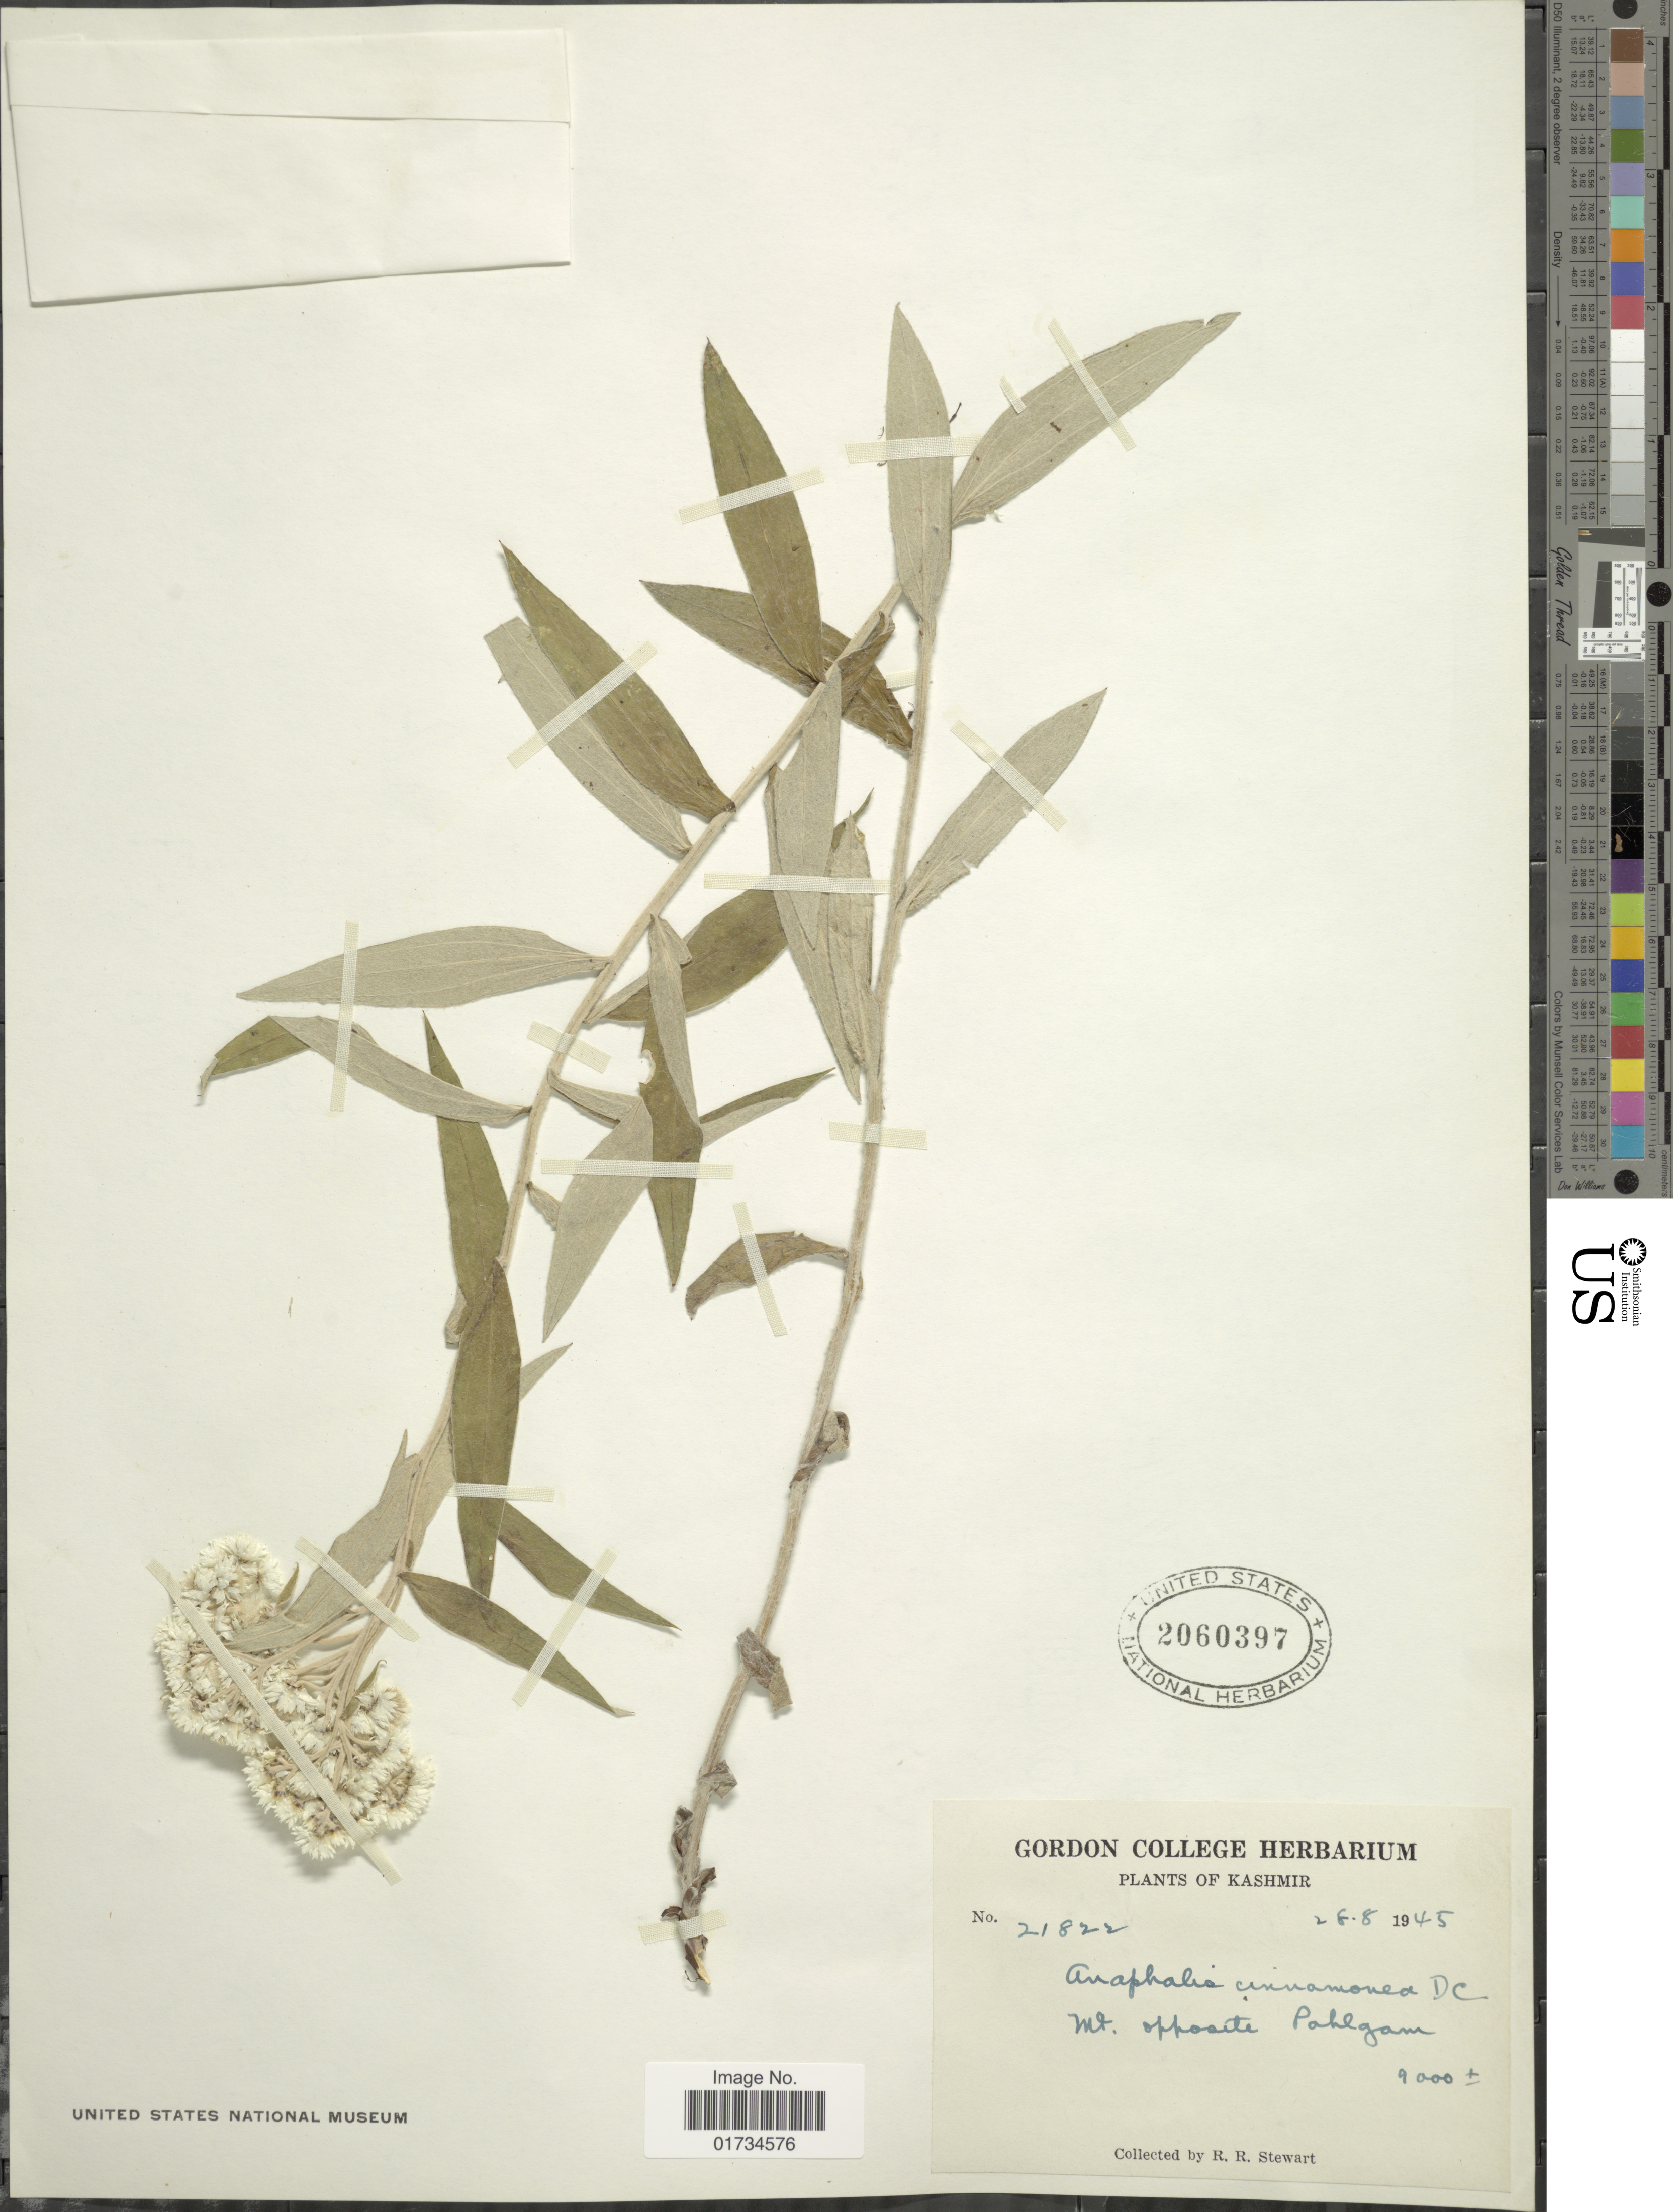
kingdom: Plantae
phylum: Tracheophyta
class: Magnoliopsida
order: Asterales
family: Asteraceae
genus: Anaphalis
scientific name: Anaphalis margaritacea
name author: (L.) Benth. & Hook. f.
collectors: R. R. Stewart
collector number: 21822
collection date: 1945-08-28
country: India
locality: Kashmir. Mt. opposite Pahlgam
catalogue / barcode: US 2060397